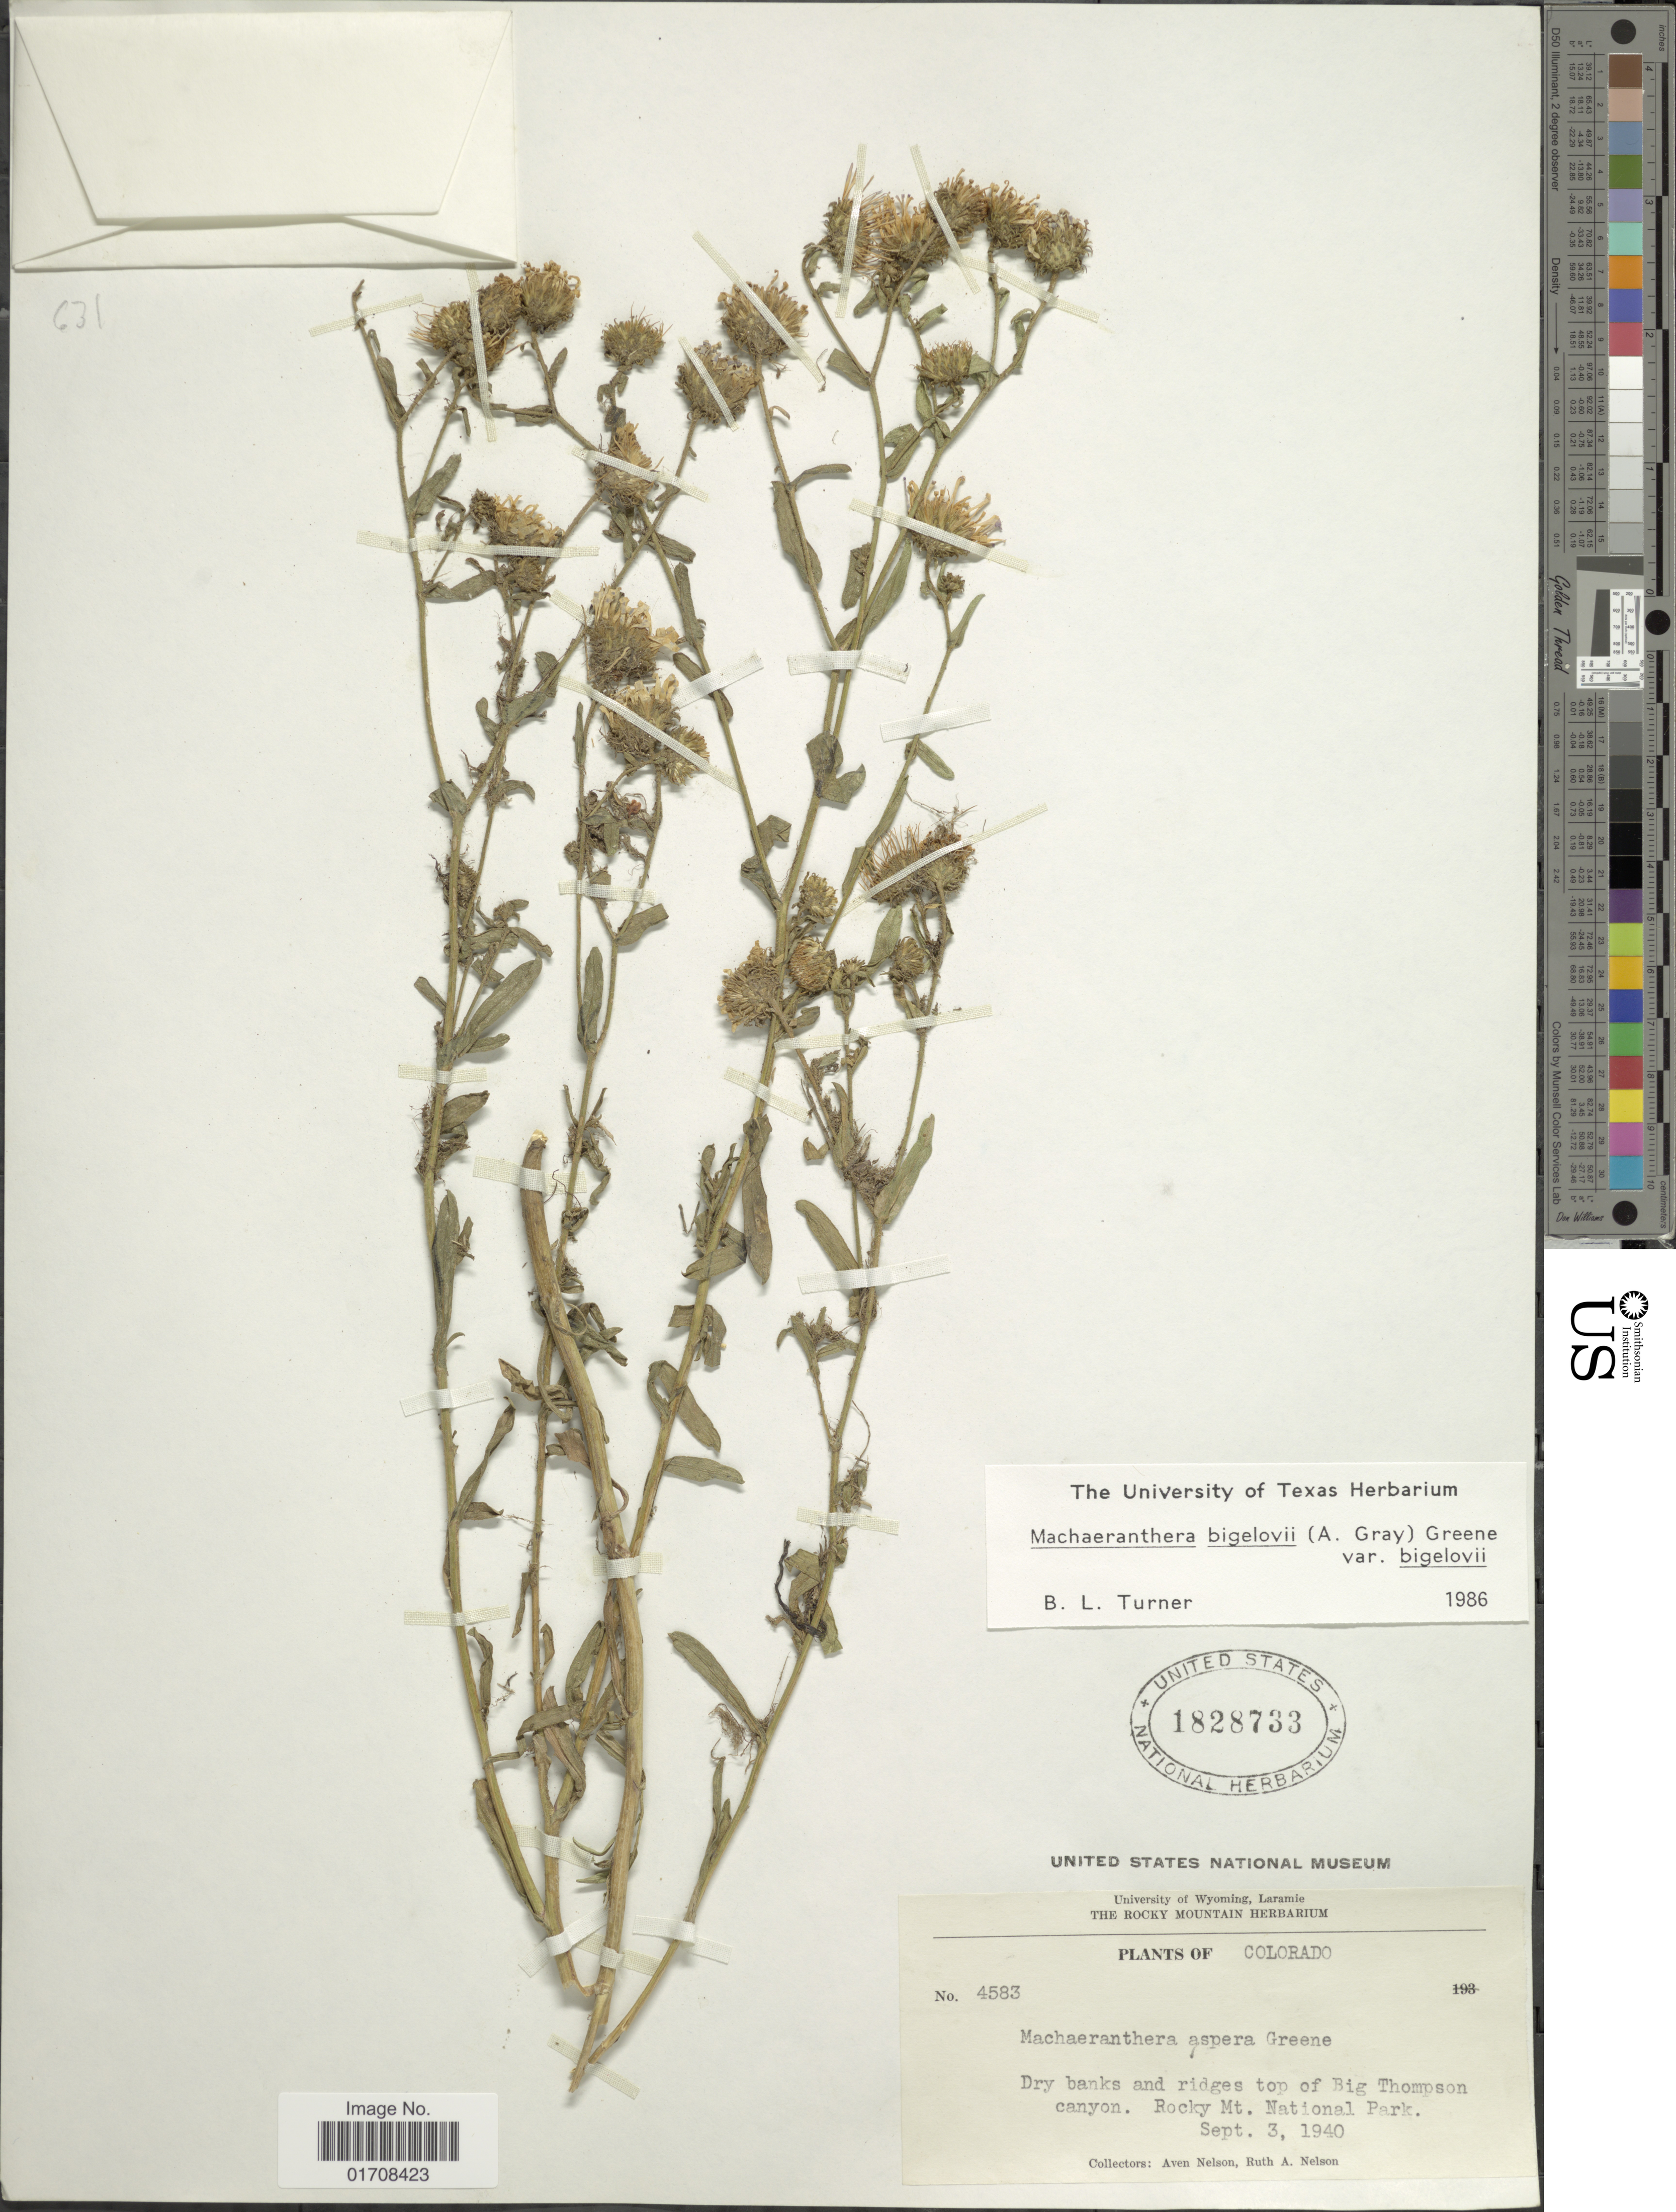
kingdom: Plantae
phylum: Tracheophyta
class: Magnoliopsida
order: Asterales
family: Asteraceae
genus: Machaeranthera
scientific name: Machaeranthera bigelovii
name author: (A. Gray) Greene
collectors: A. Nelson & R. A. Nelson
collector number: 4583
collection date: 1940-09-03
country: United States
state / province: Colorado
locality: Top of Big Thompson canyon, Rocky Mt. National Park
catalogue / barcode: US 1828733